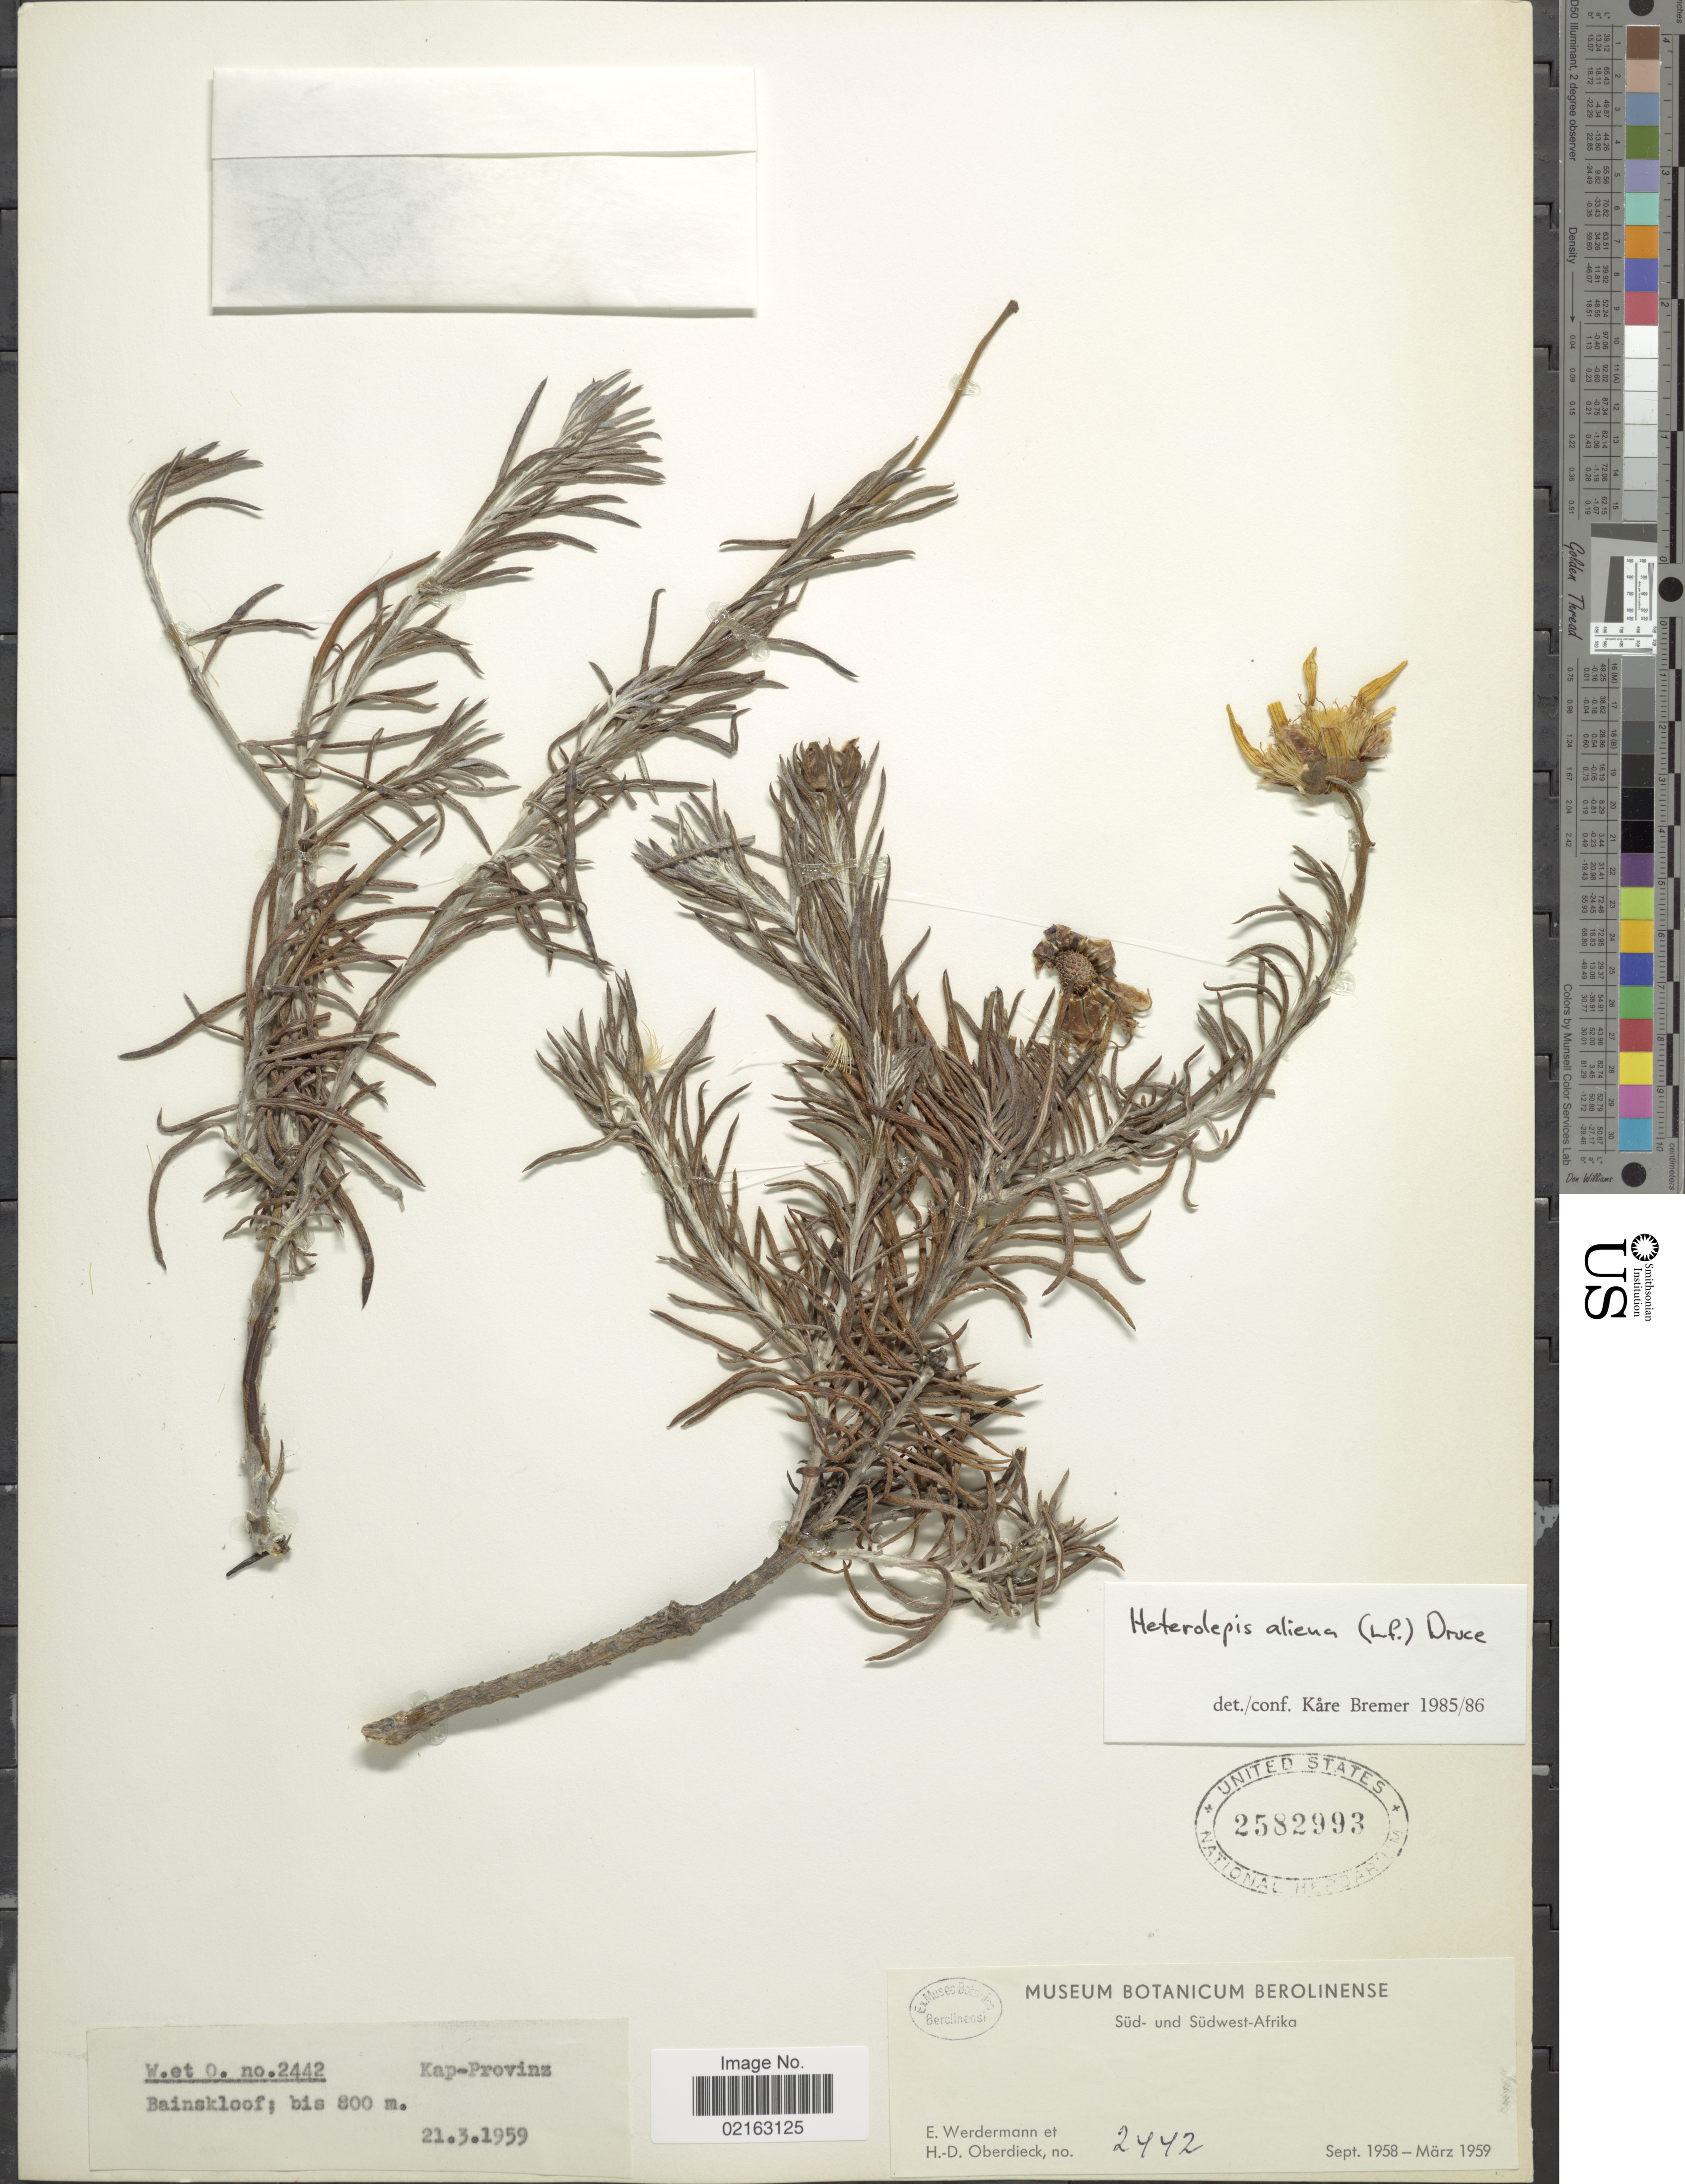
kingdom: Plantae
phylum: Tracheophyta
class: Magnoliopsida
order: Asterales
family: Asteraceae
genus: Heterolepis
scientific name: Heterolepis aliena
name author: (L. f.) Druce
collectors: E. Werdermann & H. Oberdieck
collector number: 2442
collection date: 1959-03-21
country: South Africa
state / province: Western Cape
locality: Süd- und Südwest-Afrika. Kap-Provinz. Bainskloof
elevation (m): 800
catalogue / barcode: US 2582993